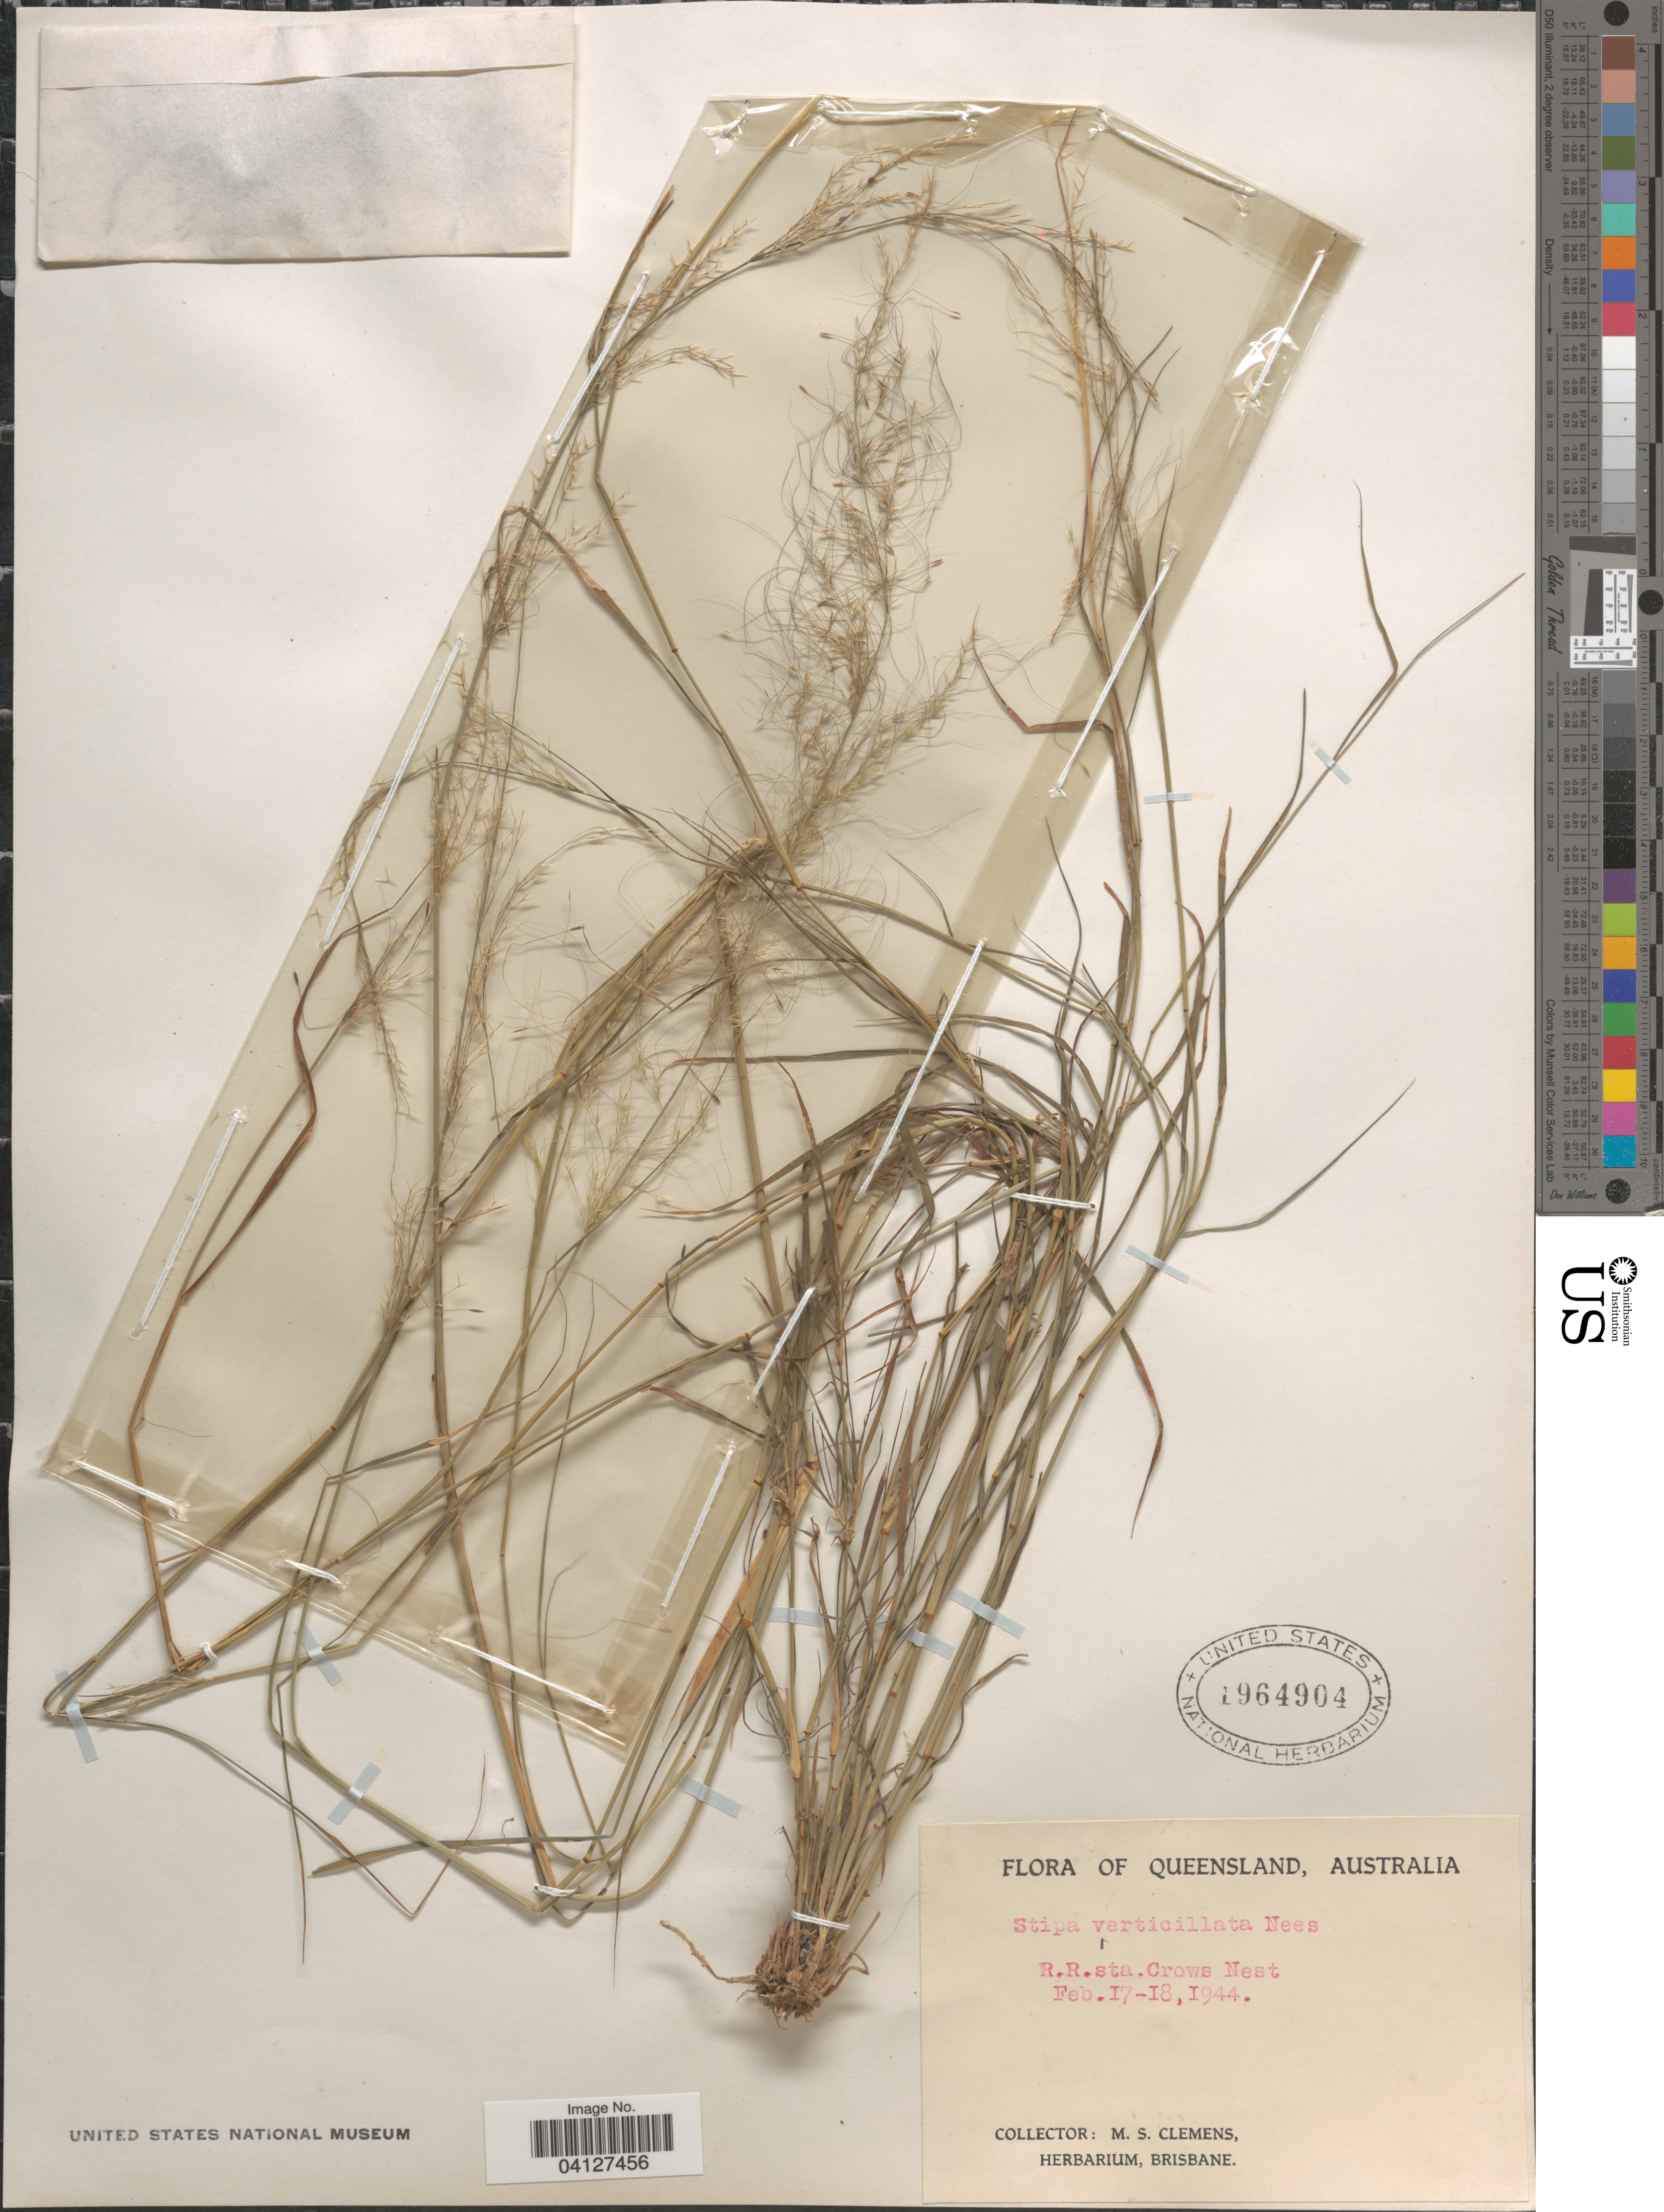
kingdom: Plantae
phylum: Tracheophyta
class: Liliopsida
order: Poales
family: Poaceae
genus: Stipa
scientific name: Stipa verticillata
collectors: M. S. Clemens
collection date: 1944-02-17/1944-02-18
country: Australia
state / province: Queensland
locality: R.R.sta.Crows Nest.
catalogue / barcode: US 1964904